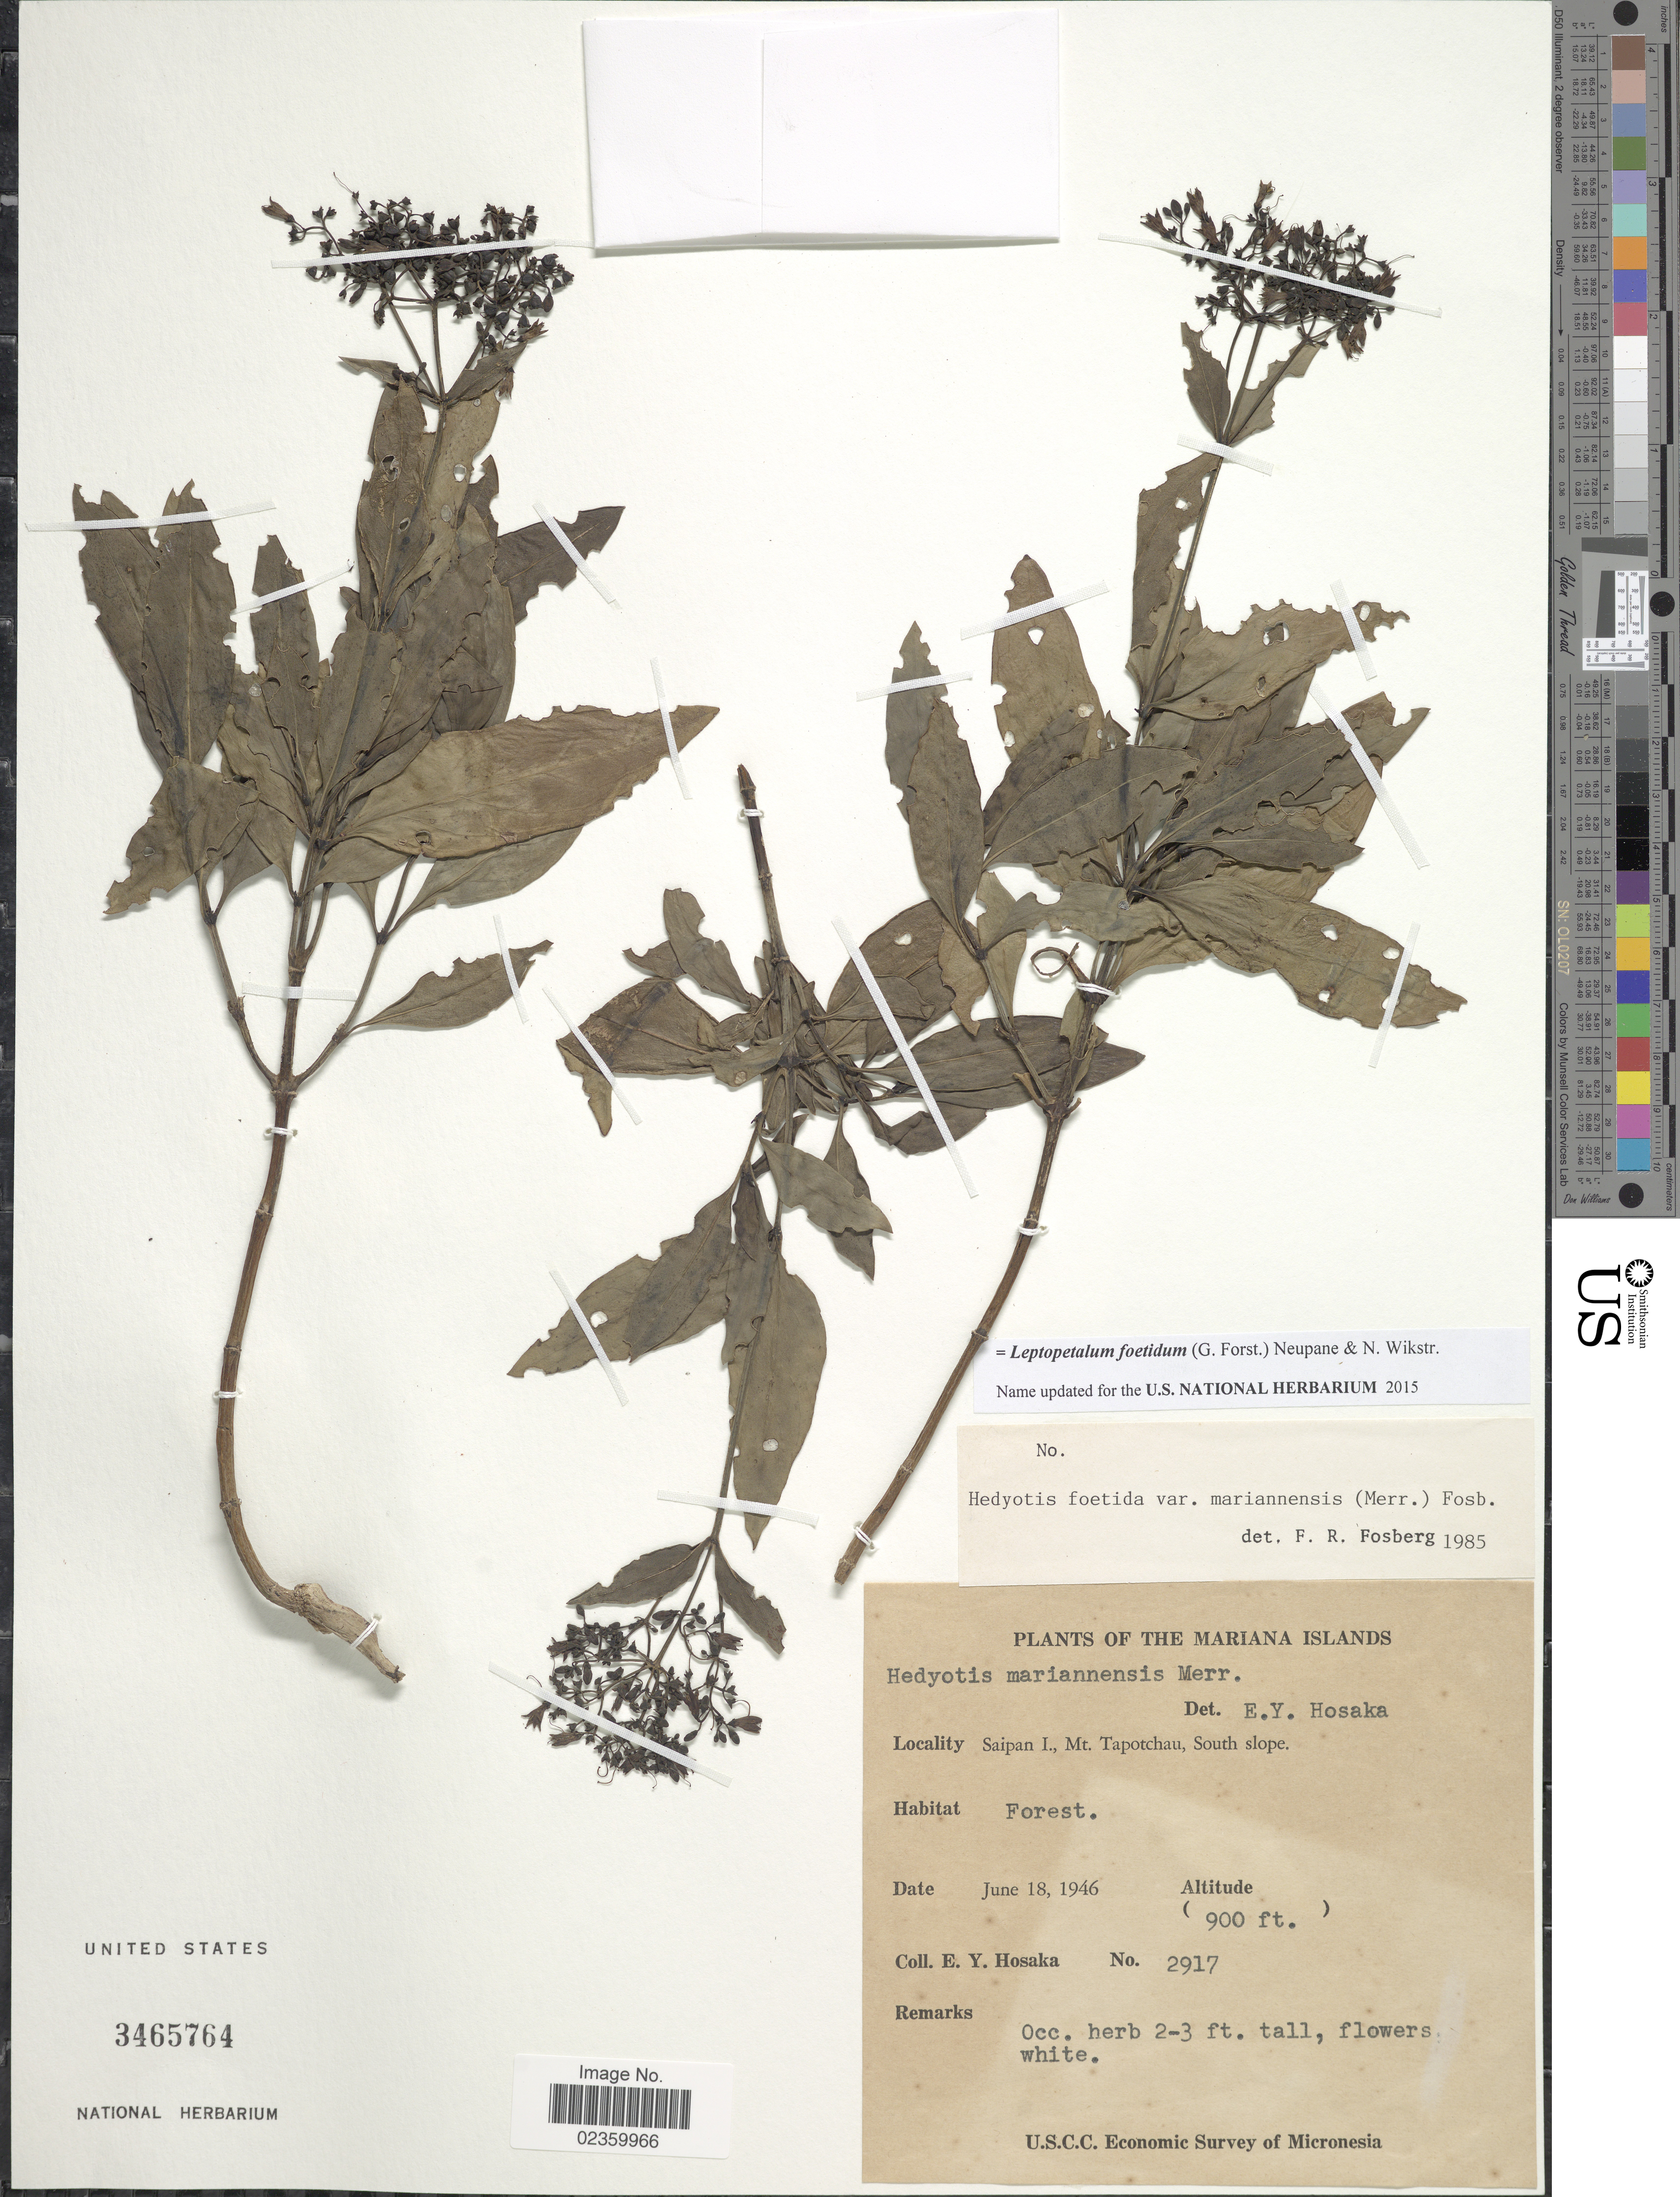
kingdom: Plantae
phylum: Tracheophyta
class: Magnoliopsida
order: Gentianales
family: Rubiaceae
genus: Leptopetalum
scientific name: Leptopetalum foetidum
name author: (G. Forst.) Neupane & N. Wikstr.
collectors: E. Y. Hosaka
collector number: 2917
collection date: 1946-06-18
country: Northern Mariana Islands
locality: The Mariana Islands. Saipan I., Mt. Tapotchau, South slope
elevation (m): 274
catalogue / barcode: US 3465764